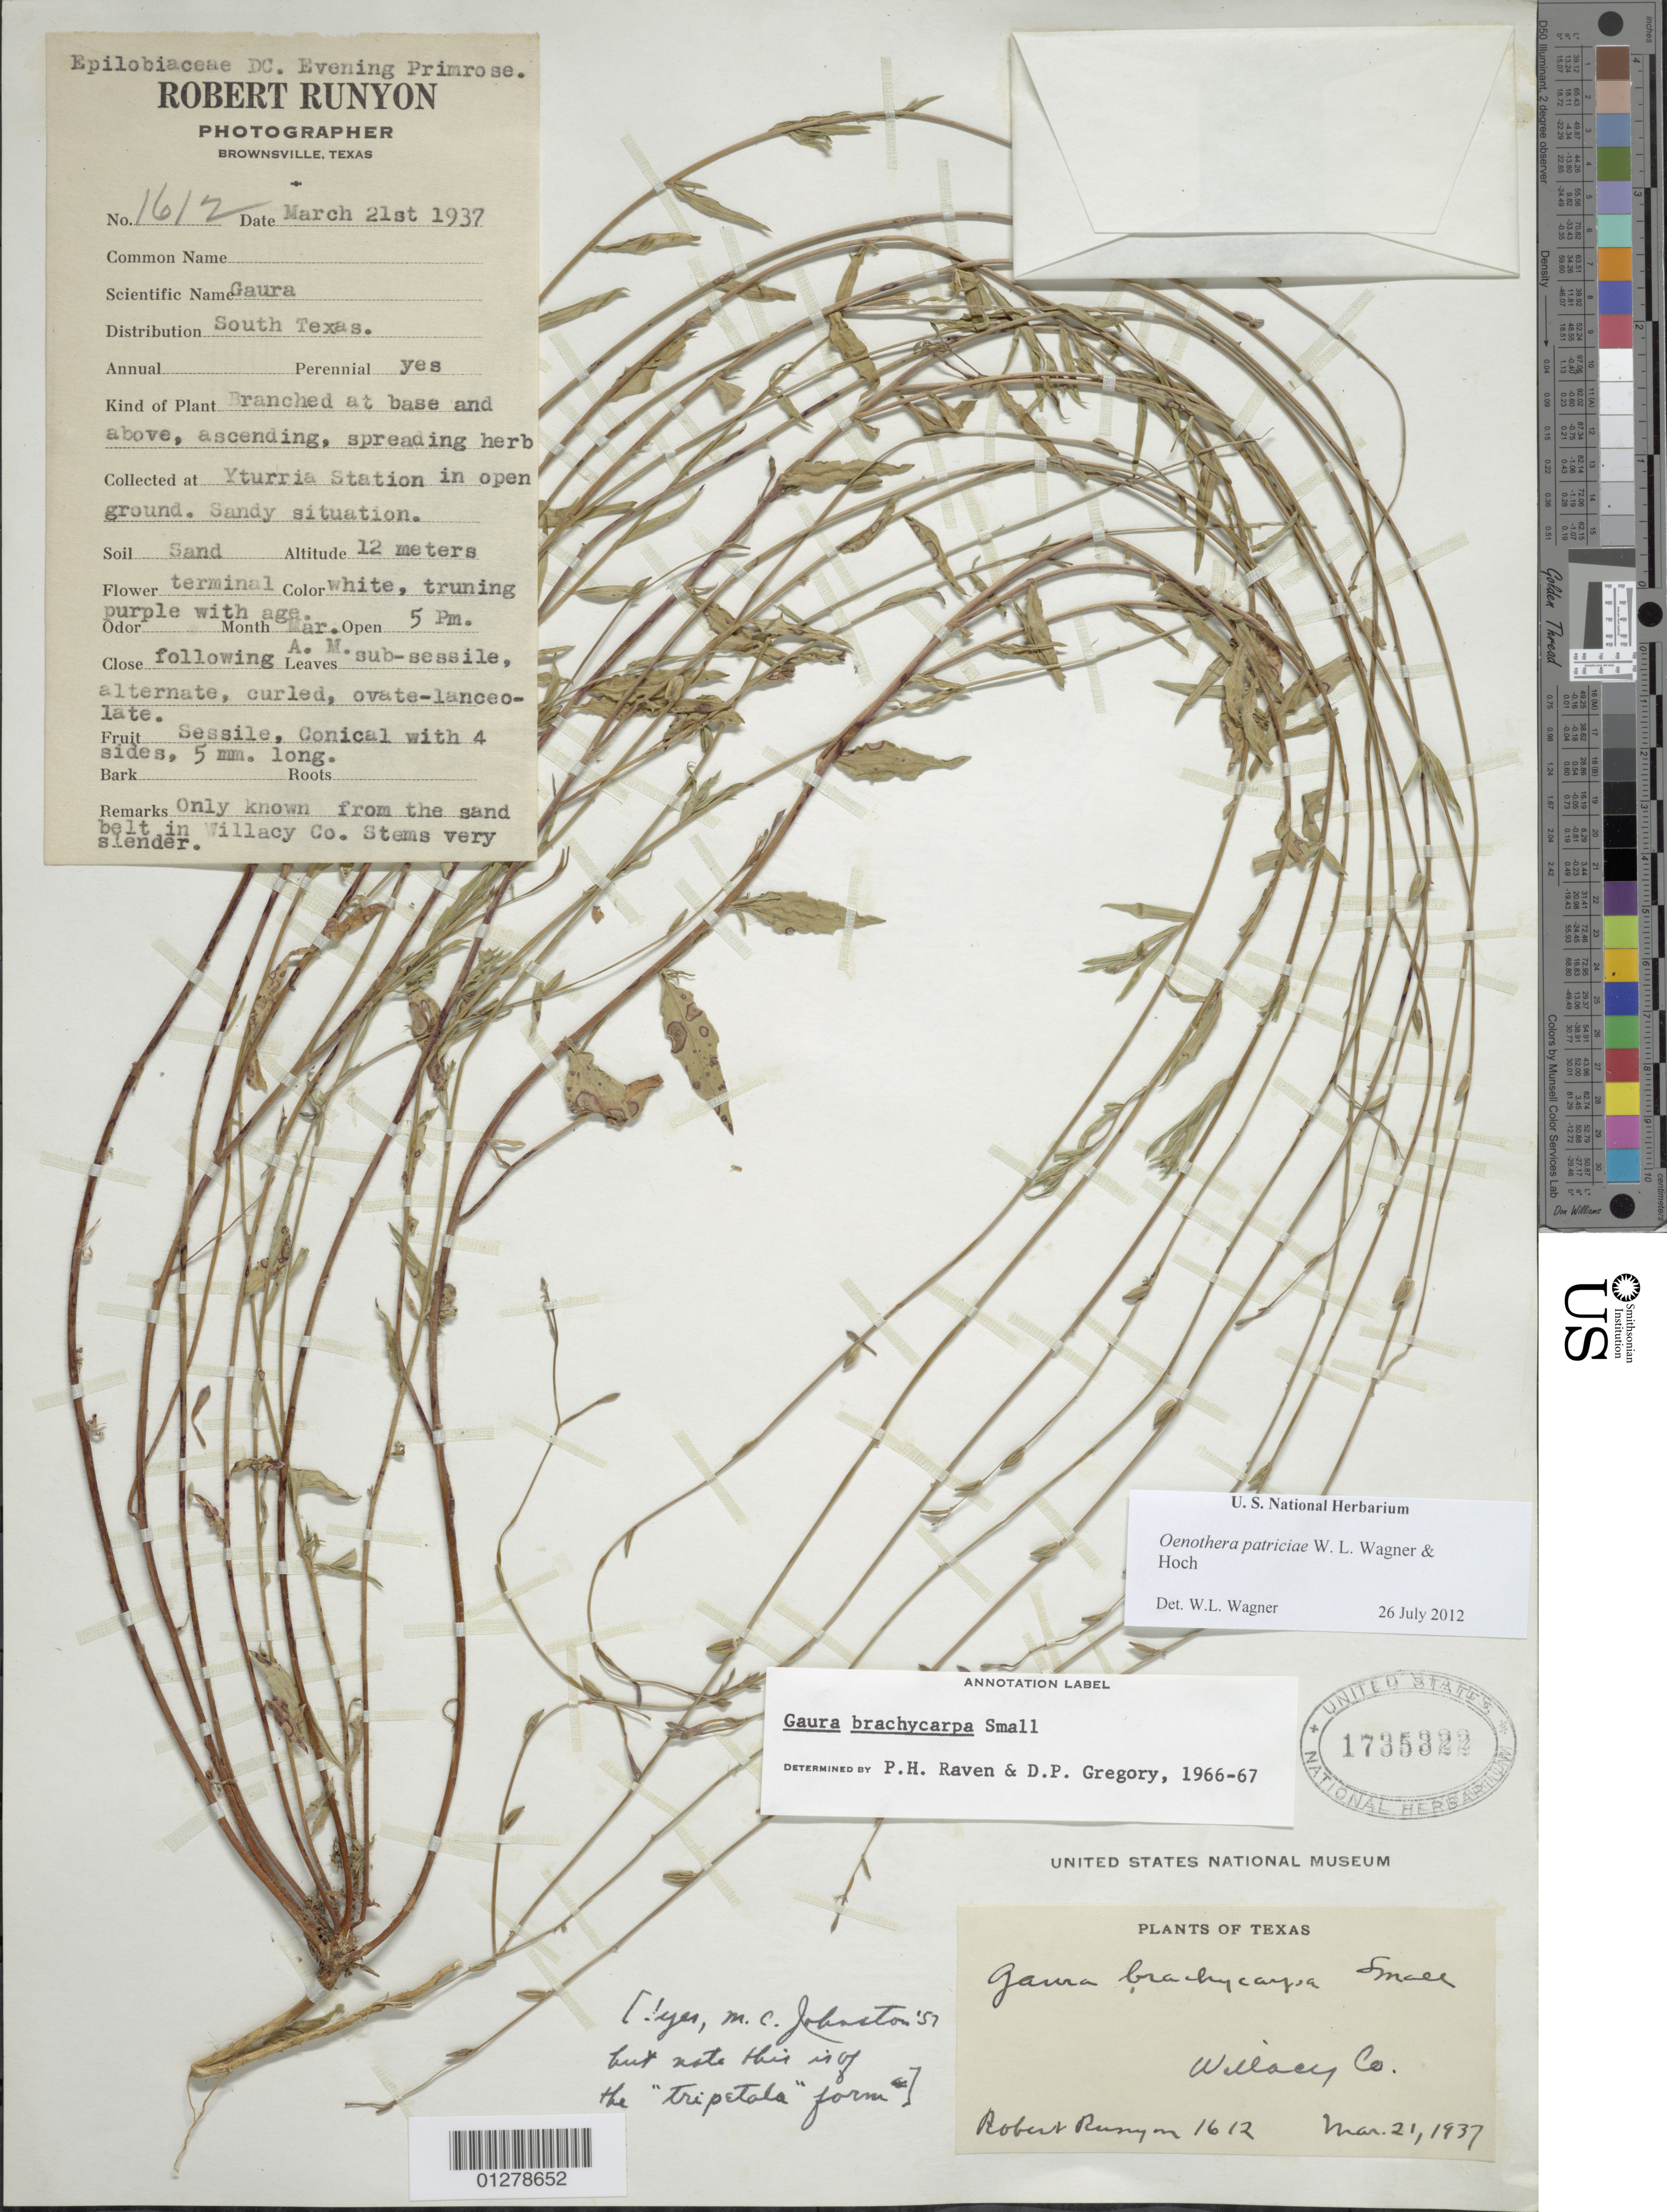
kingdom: Plantae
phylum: Tracheophyta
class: Magnoliopsida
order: Myrtales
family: Onagraceae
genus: Oenothera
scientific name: Oenothera patriciae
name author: W.L. Wagner & Hoch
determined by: Wagner, W. L., (BOT), Smithsonian Institution - National Museum of Natural History (UNITED STATES)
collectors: R. Runyon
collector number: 1612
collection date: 1937-03-21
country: United States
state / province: Texas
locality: Yturria Station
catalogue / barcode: US 1735322